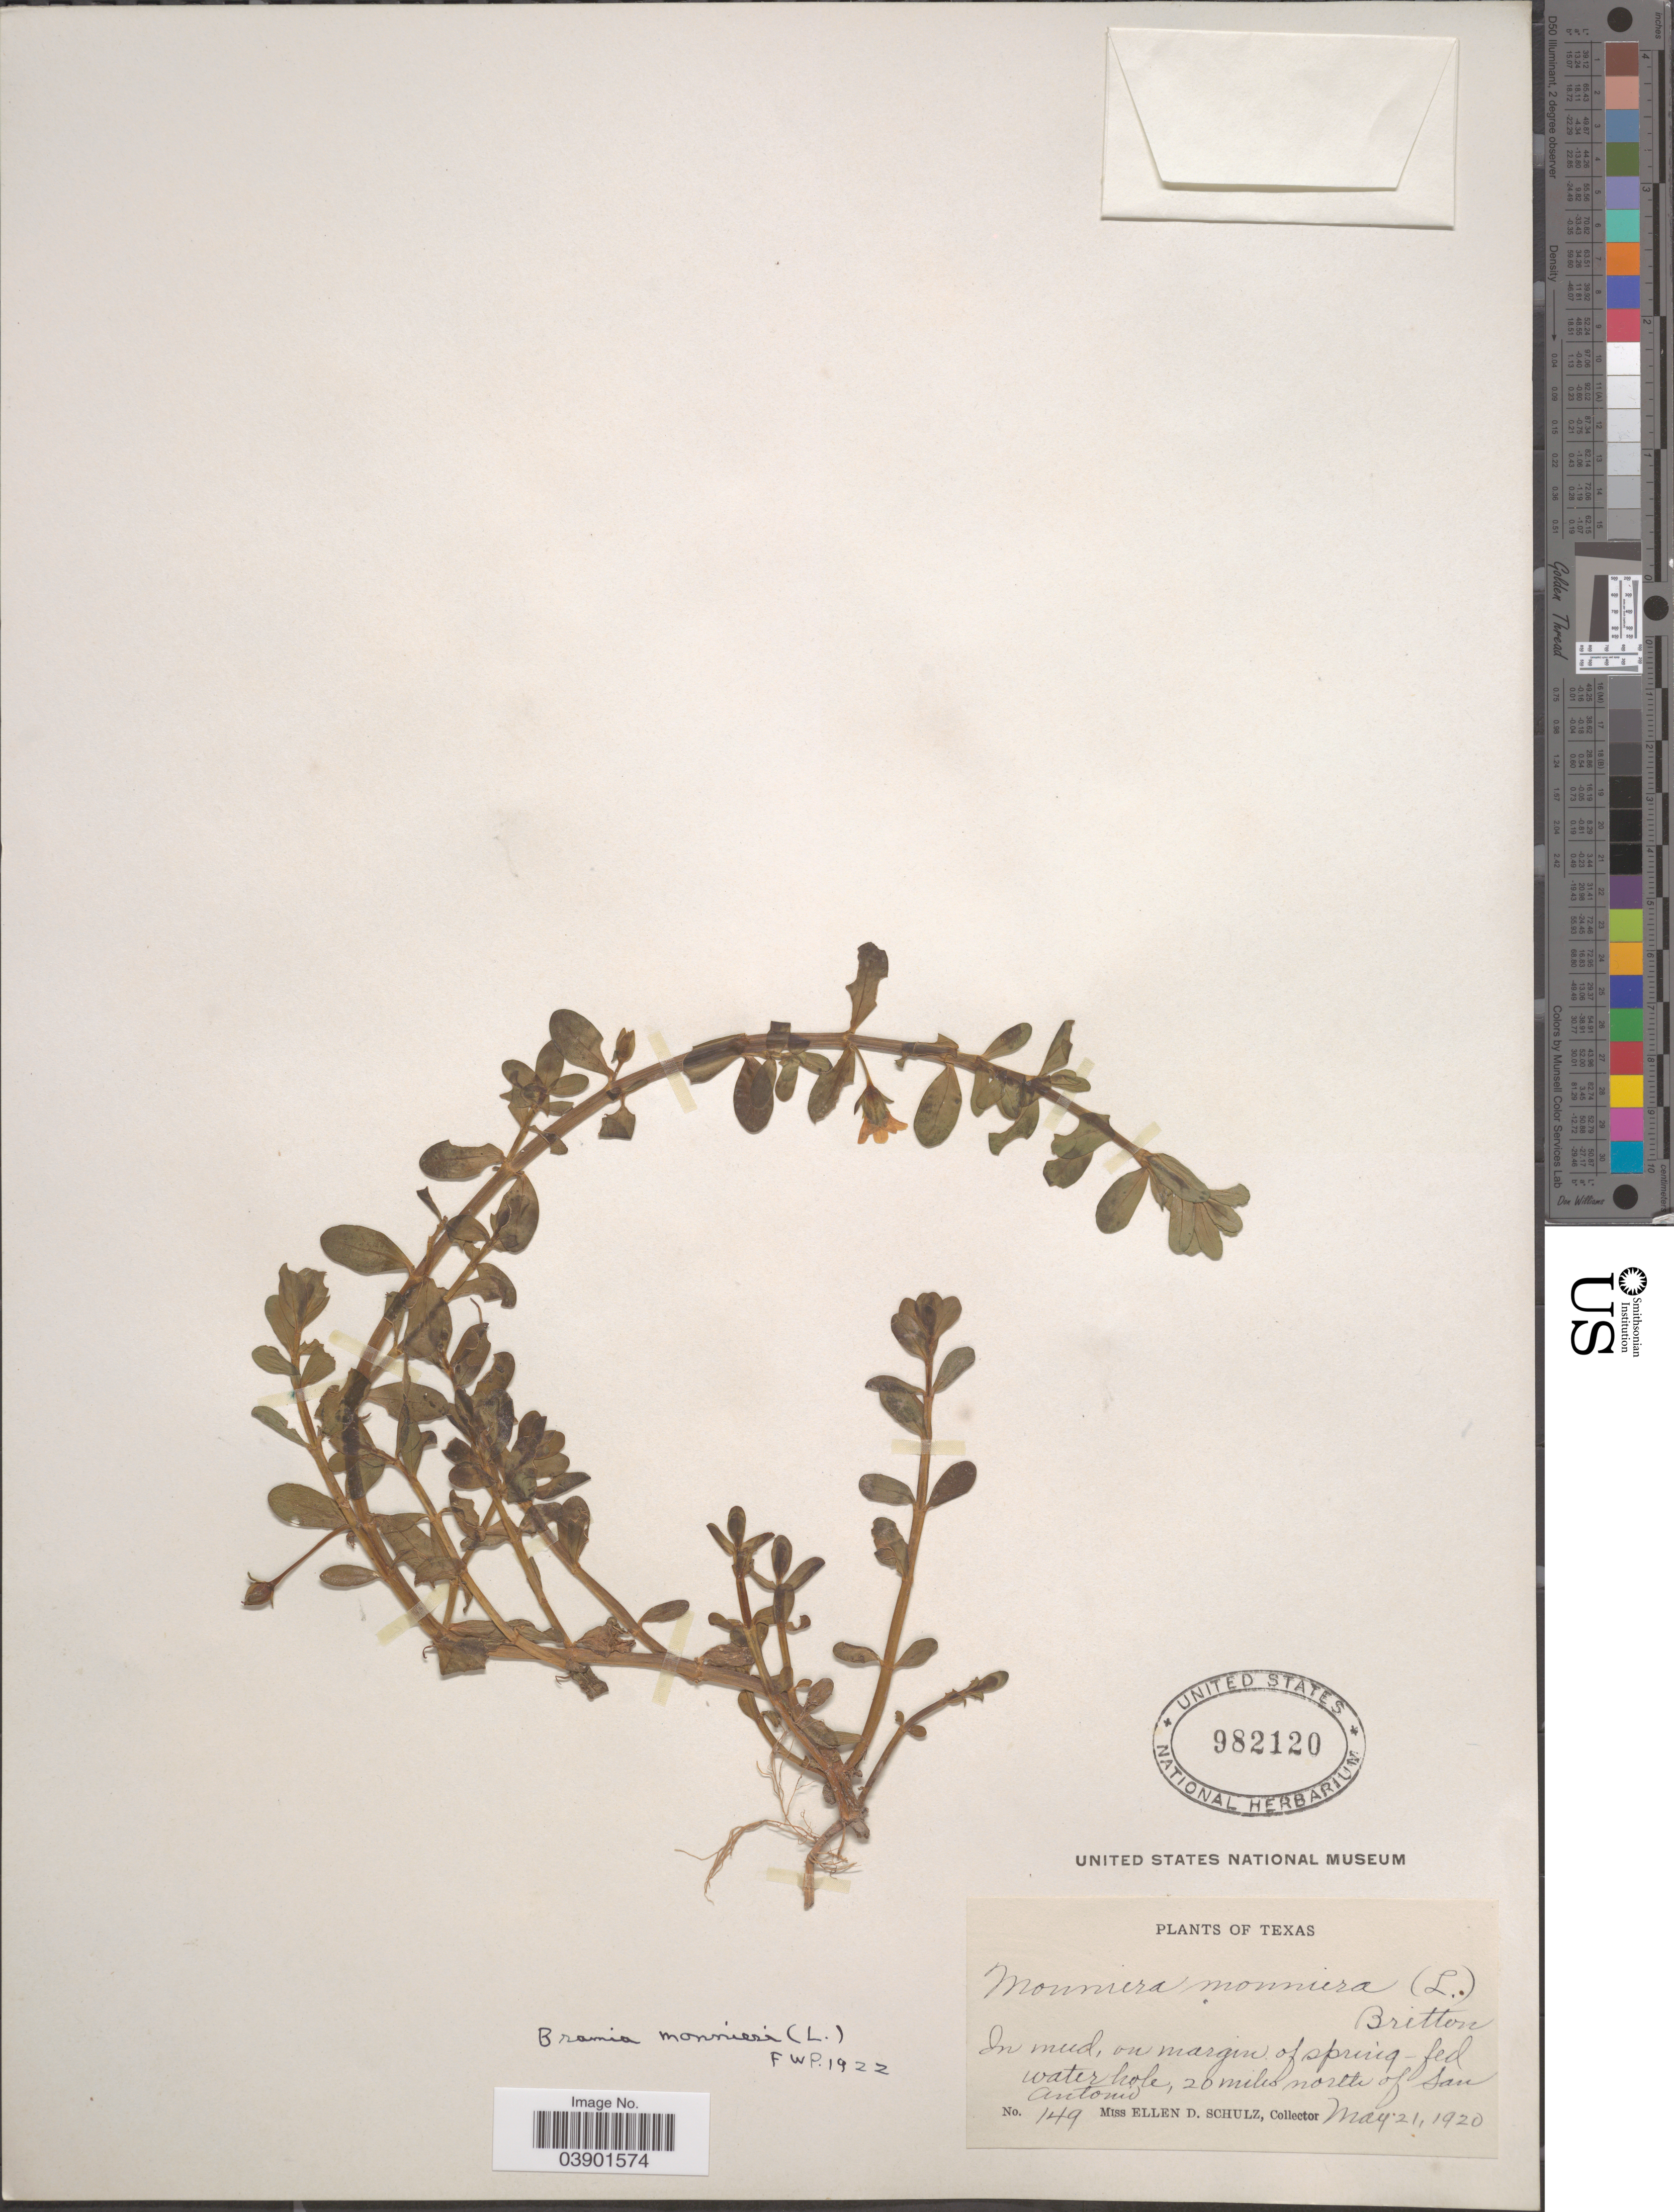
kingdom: Plantae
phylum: Tracheophyta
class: Magnoliopsida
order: Lamiales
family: Plantaginaceae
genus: Bacopa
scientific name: Bacopa monnieri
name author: (L.) Pennell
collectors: E. D. Schulz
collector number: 149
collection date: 1920-05-21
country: United States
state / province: Texas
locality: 20 miles north of San Antonio.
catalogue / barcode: US 982120